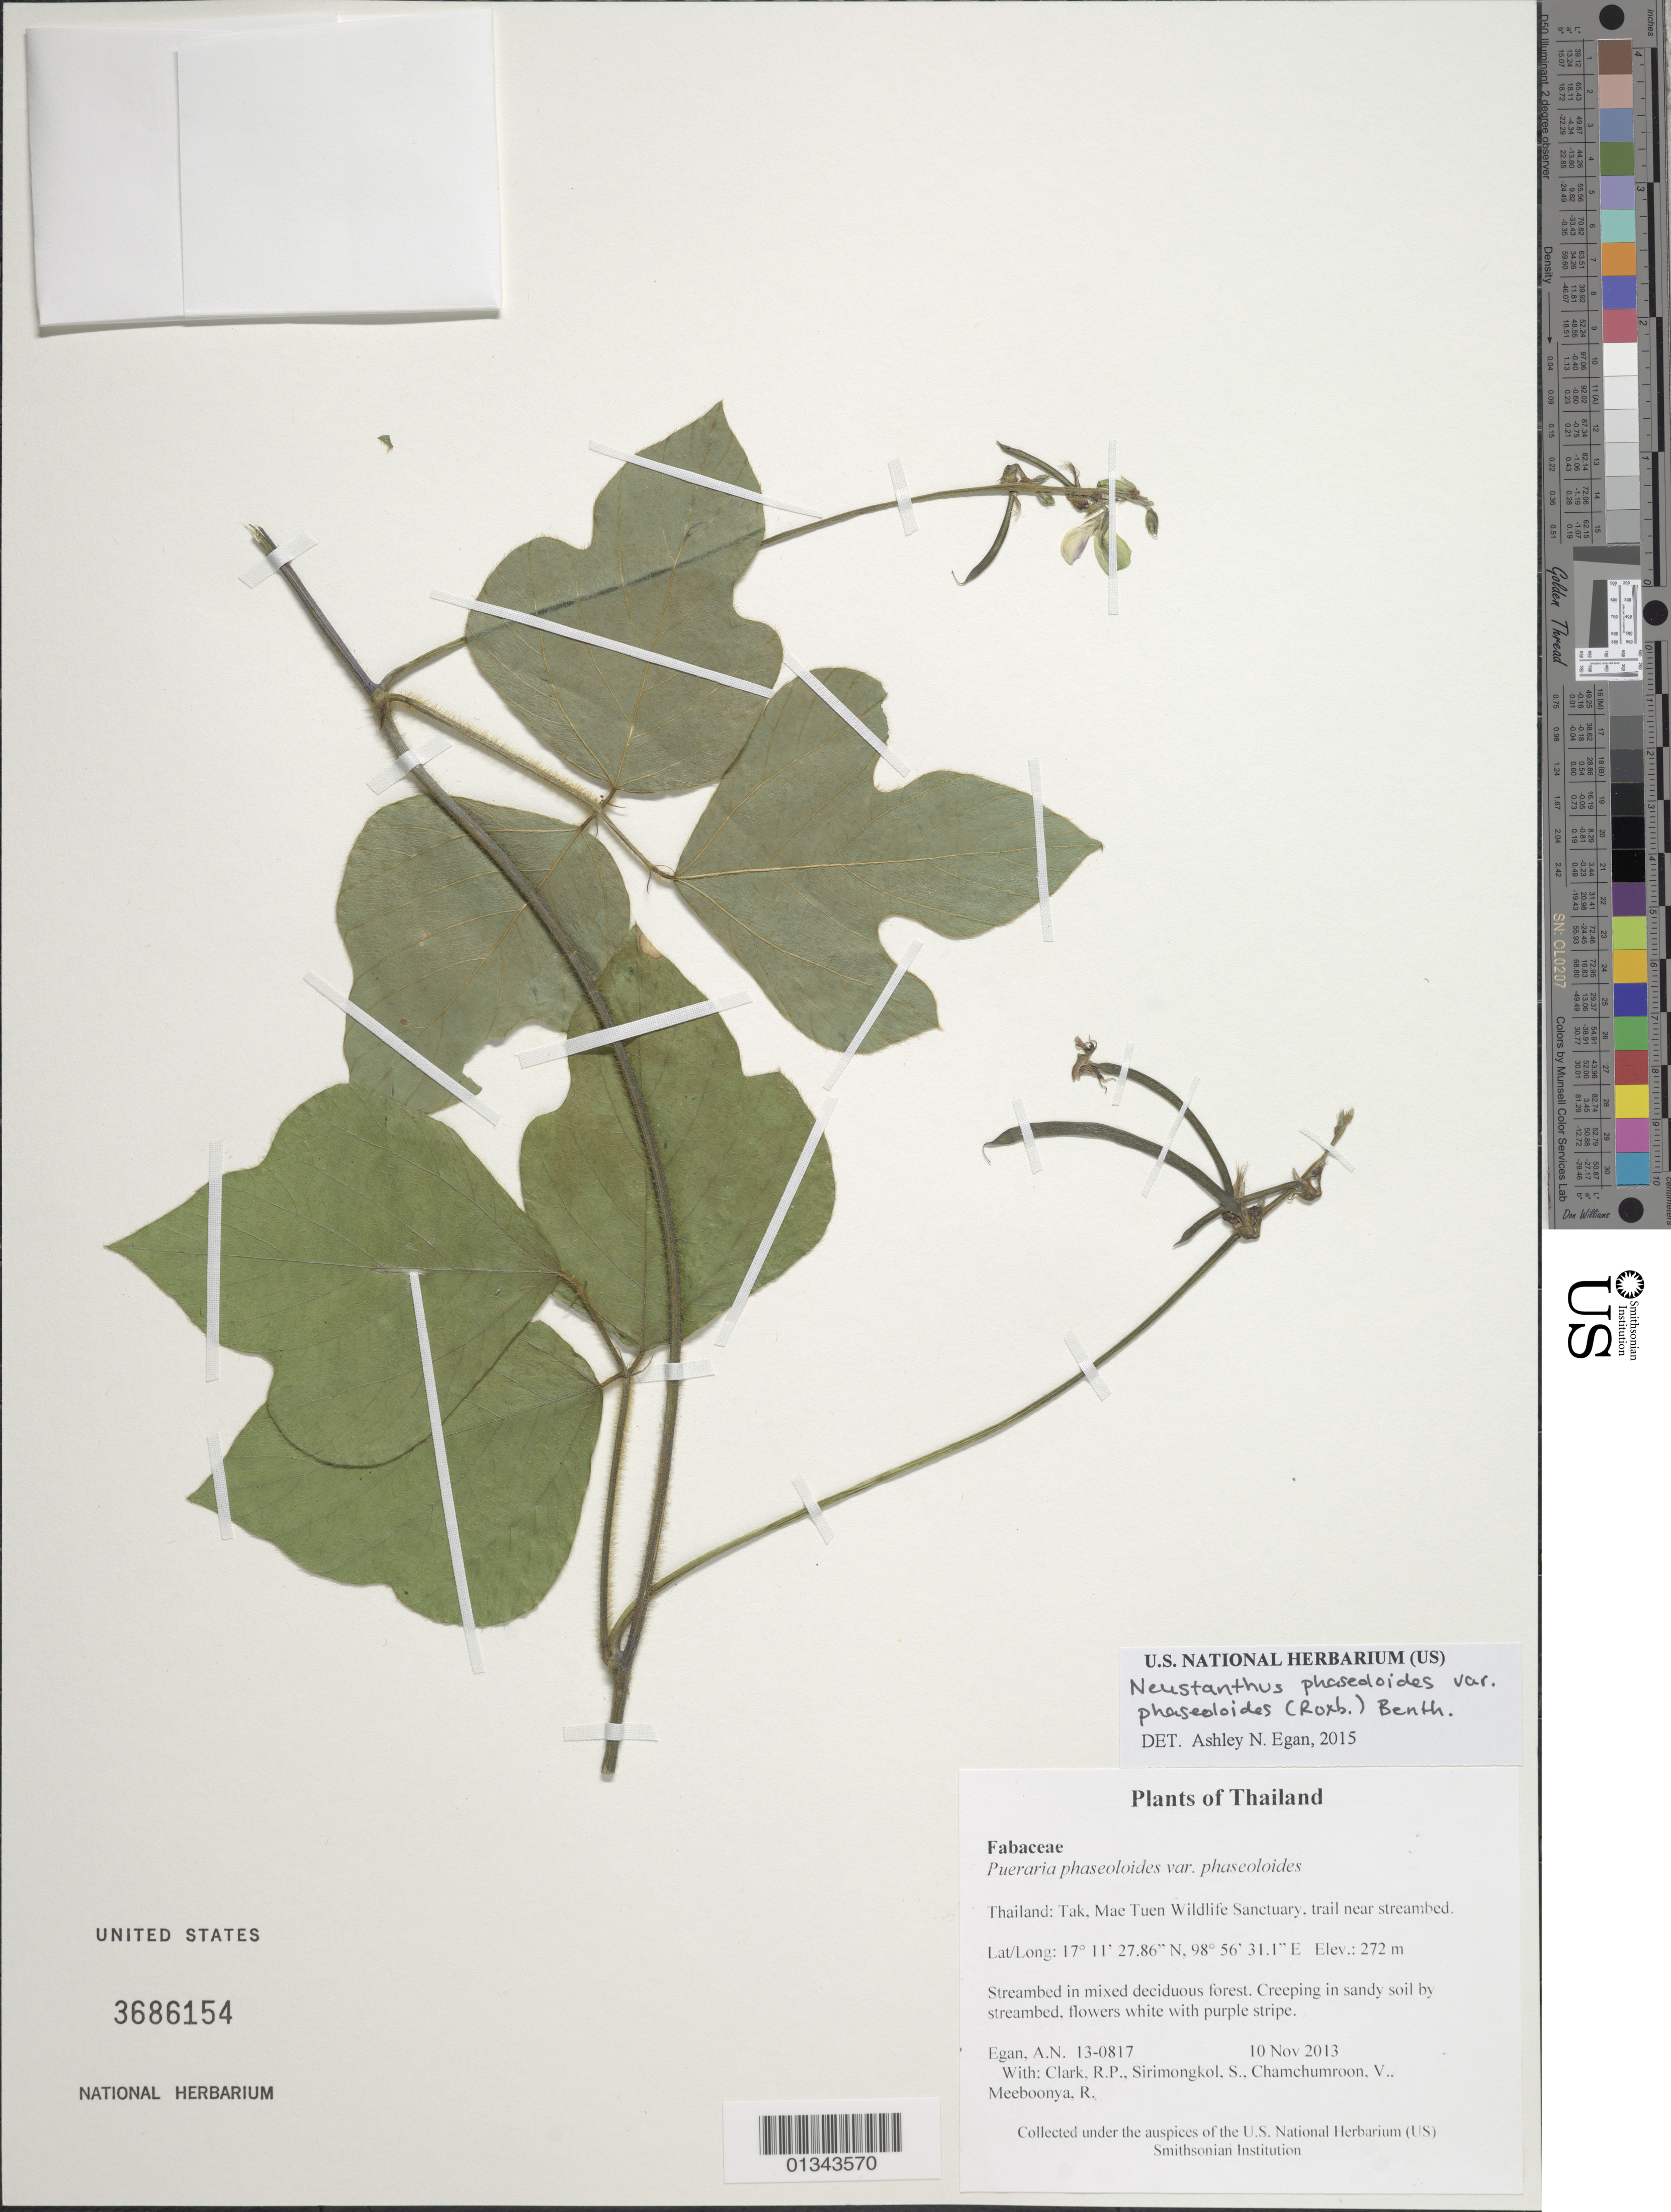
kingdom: Plantae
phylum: Tracheophyta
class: Magnoliopsida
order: Fabales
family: Fabaceae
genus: Neustanthus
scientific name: Neustanthus phaseoloides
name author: (Roxb.) Benth.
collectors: A. N. Egan, R. P. Clark, S. Sirimongkol, V. Chamchumroon & R. Meeboonya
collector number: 13-0817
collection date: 2013-11-10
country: Thailand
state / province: Tak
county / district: Sam Ngao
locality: Mae Tuen Wildlife Sanctuary, trail near streambed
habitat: Streambed in mixed deciduous forest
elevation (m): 272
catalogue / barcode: US 3686154